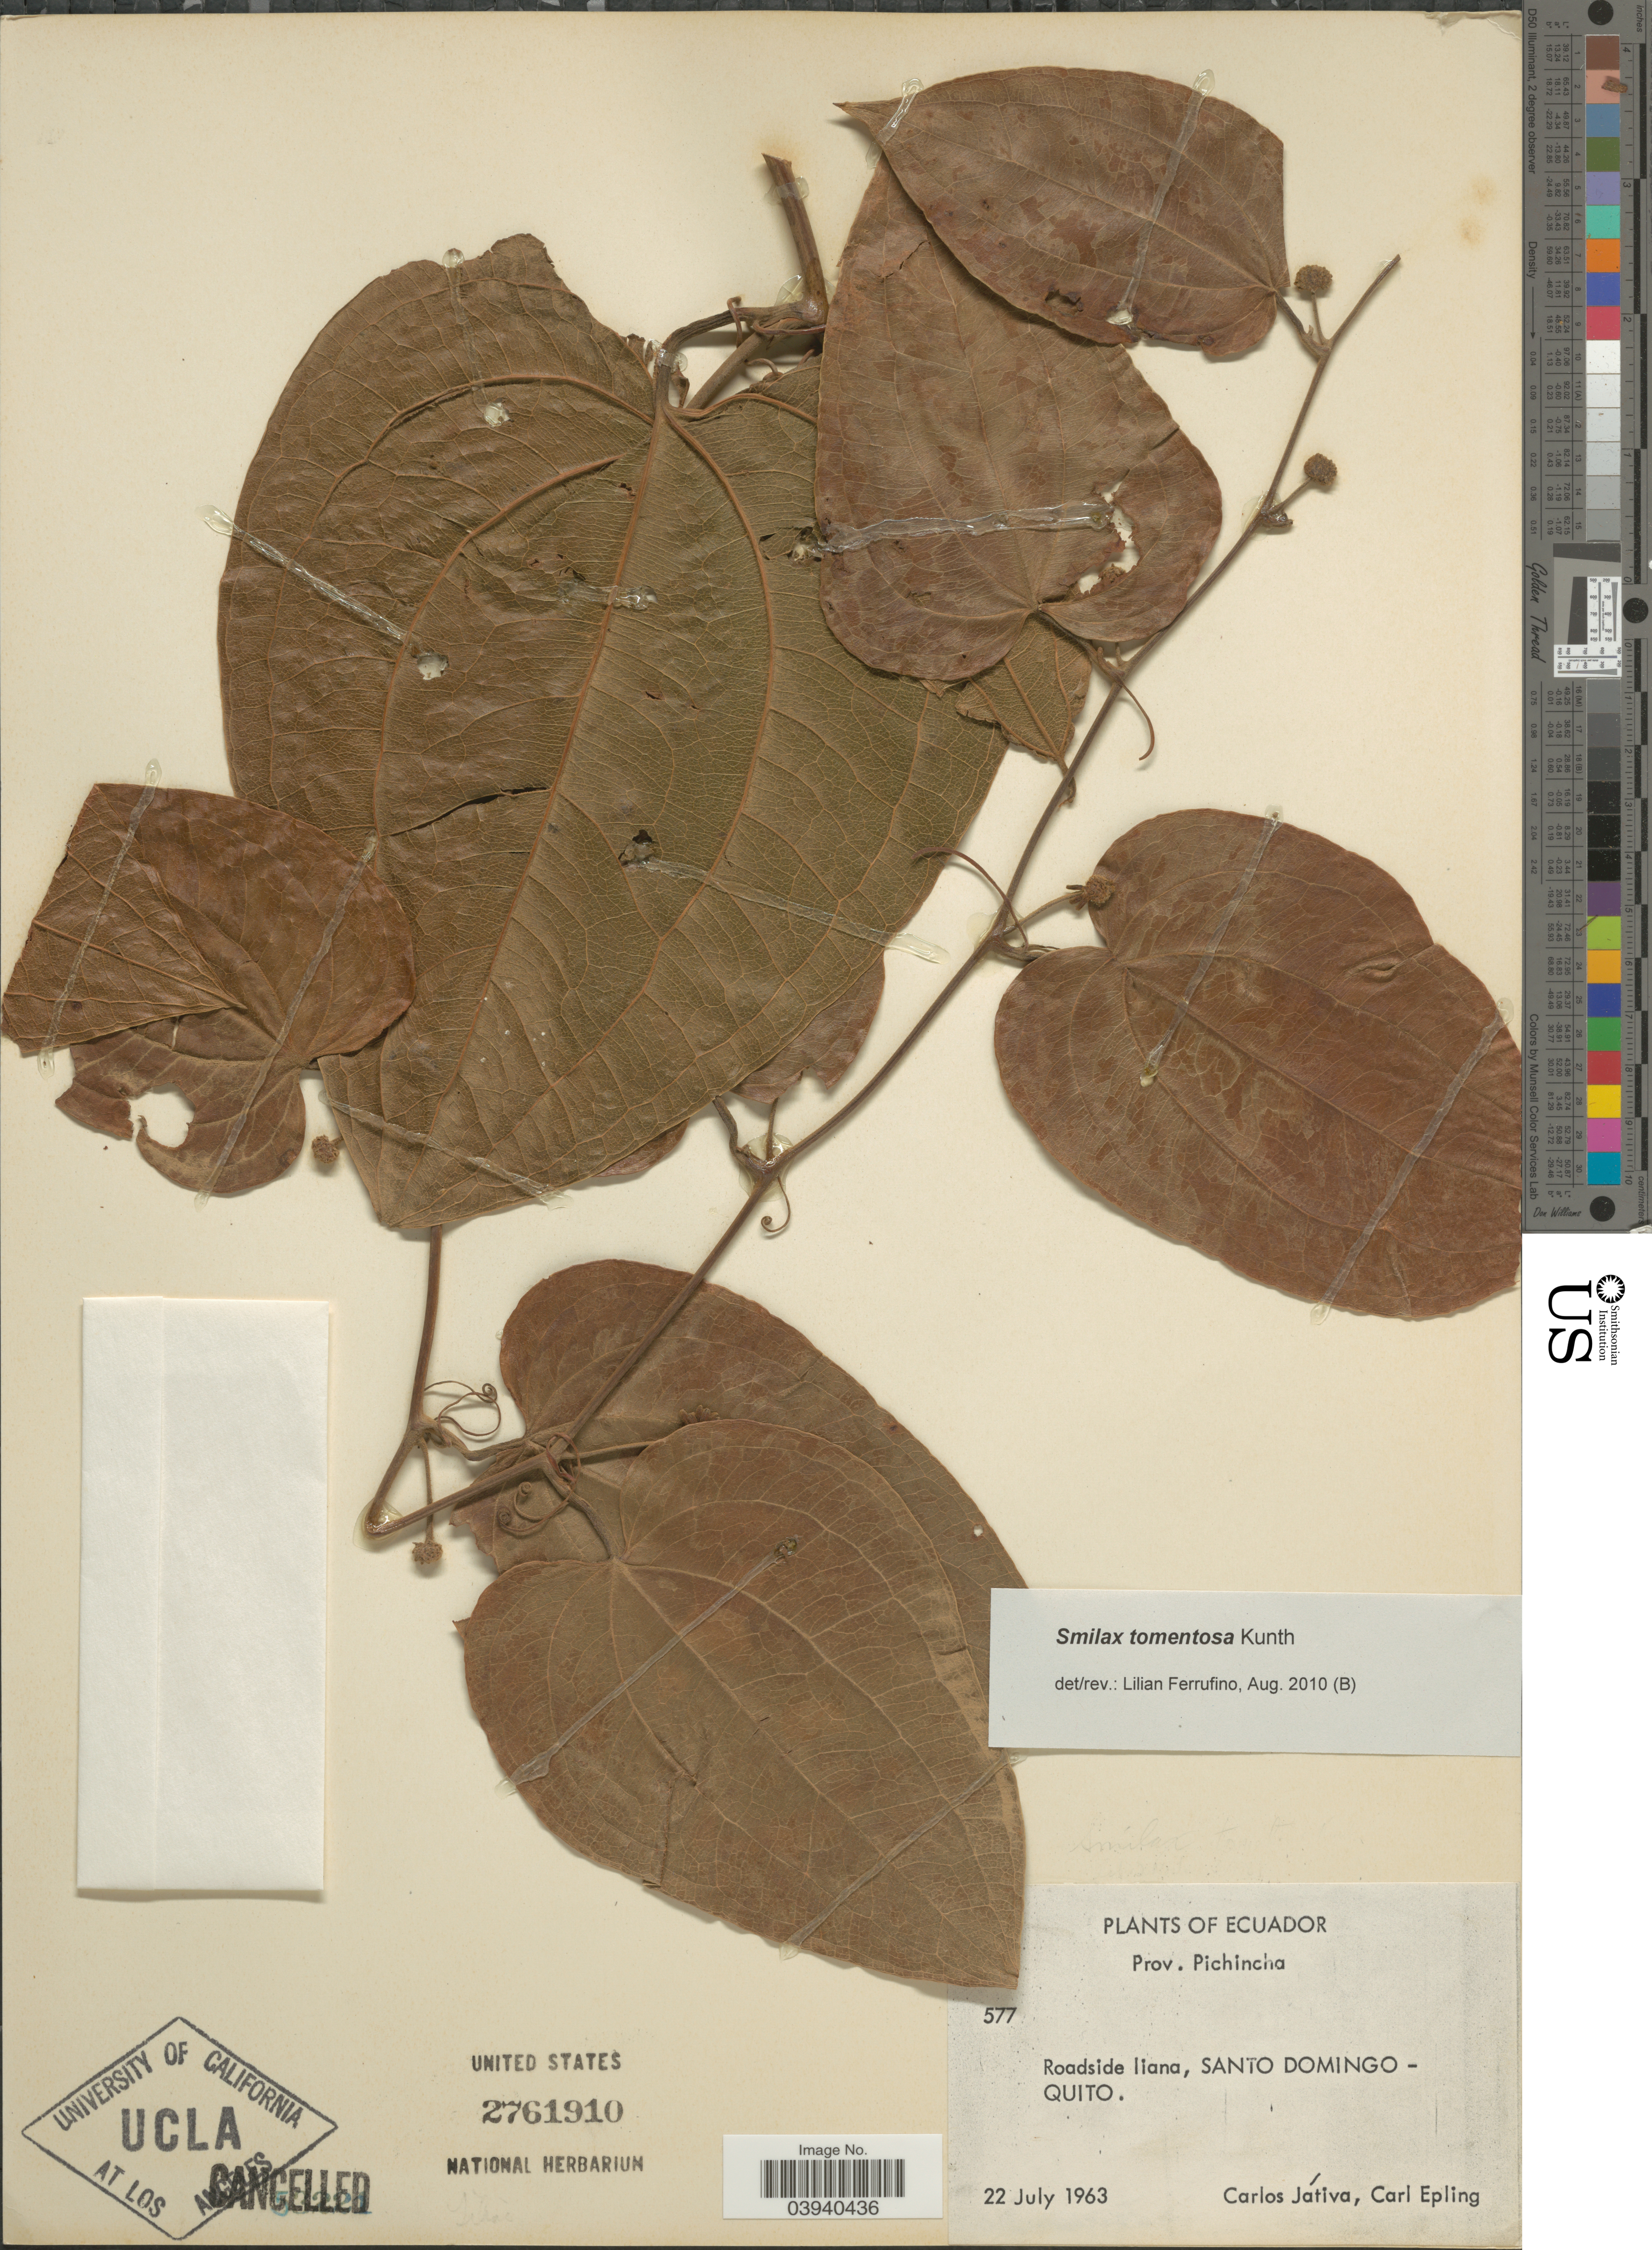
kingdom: Plantae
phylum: Tracheophyta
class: Liliopsida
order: Liliales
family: Smilacaceae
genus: Smilax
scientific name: Smilax tomentosa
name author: Kunth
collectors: C. D. Játiva & C. C. Epling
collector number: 577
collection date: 1963-07-22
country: Ecuador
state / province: Pichincha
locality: Santo Domingo - Quito.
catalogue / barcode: US 2761910